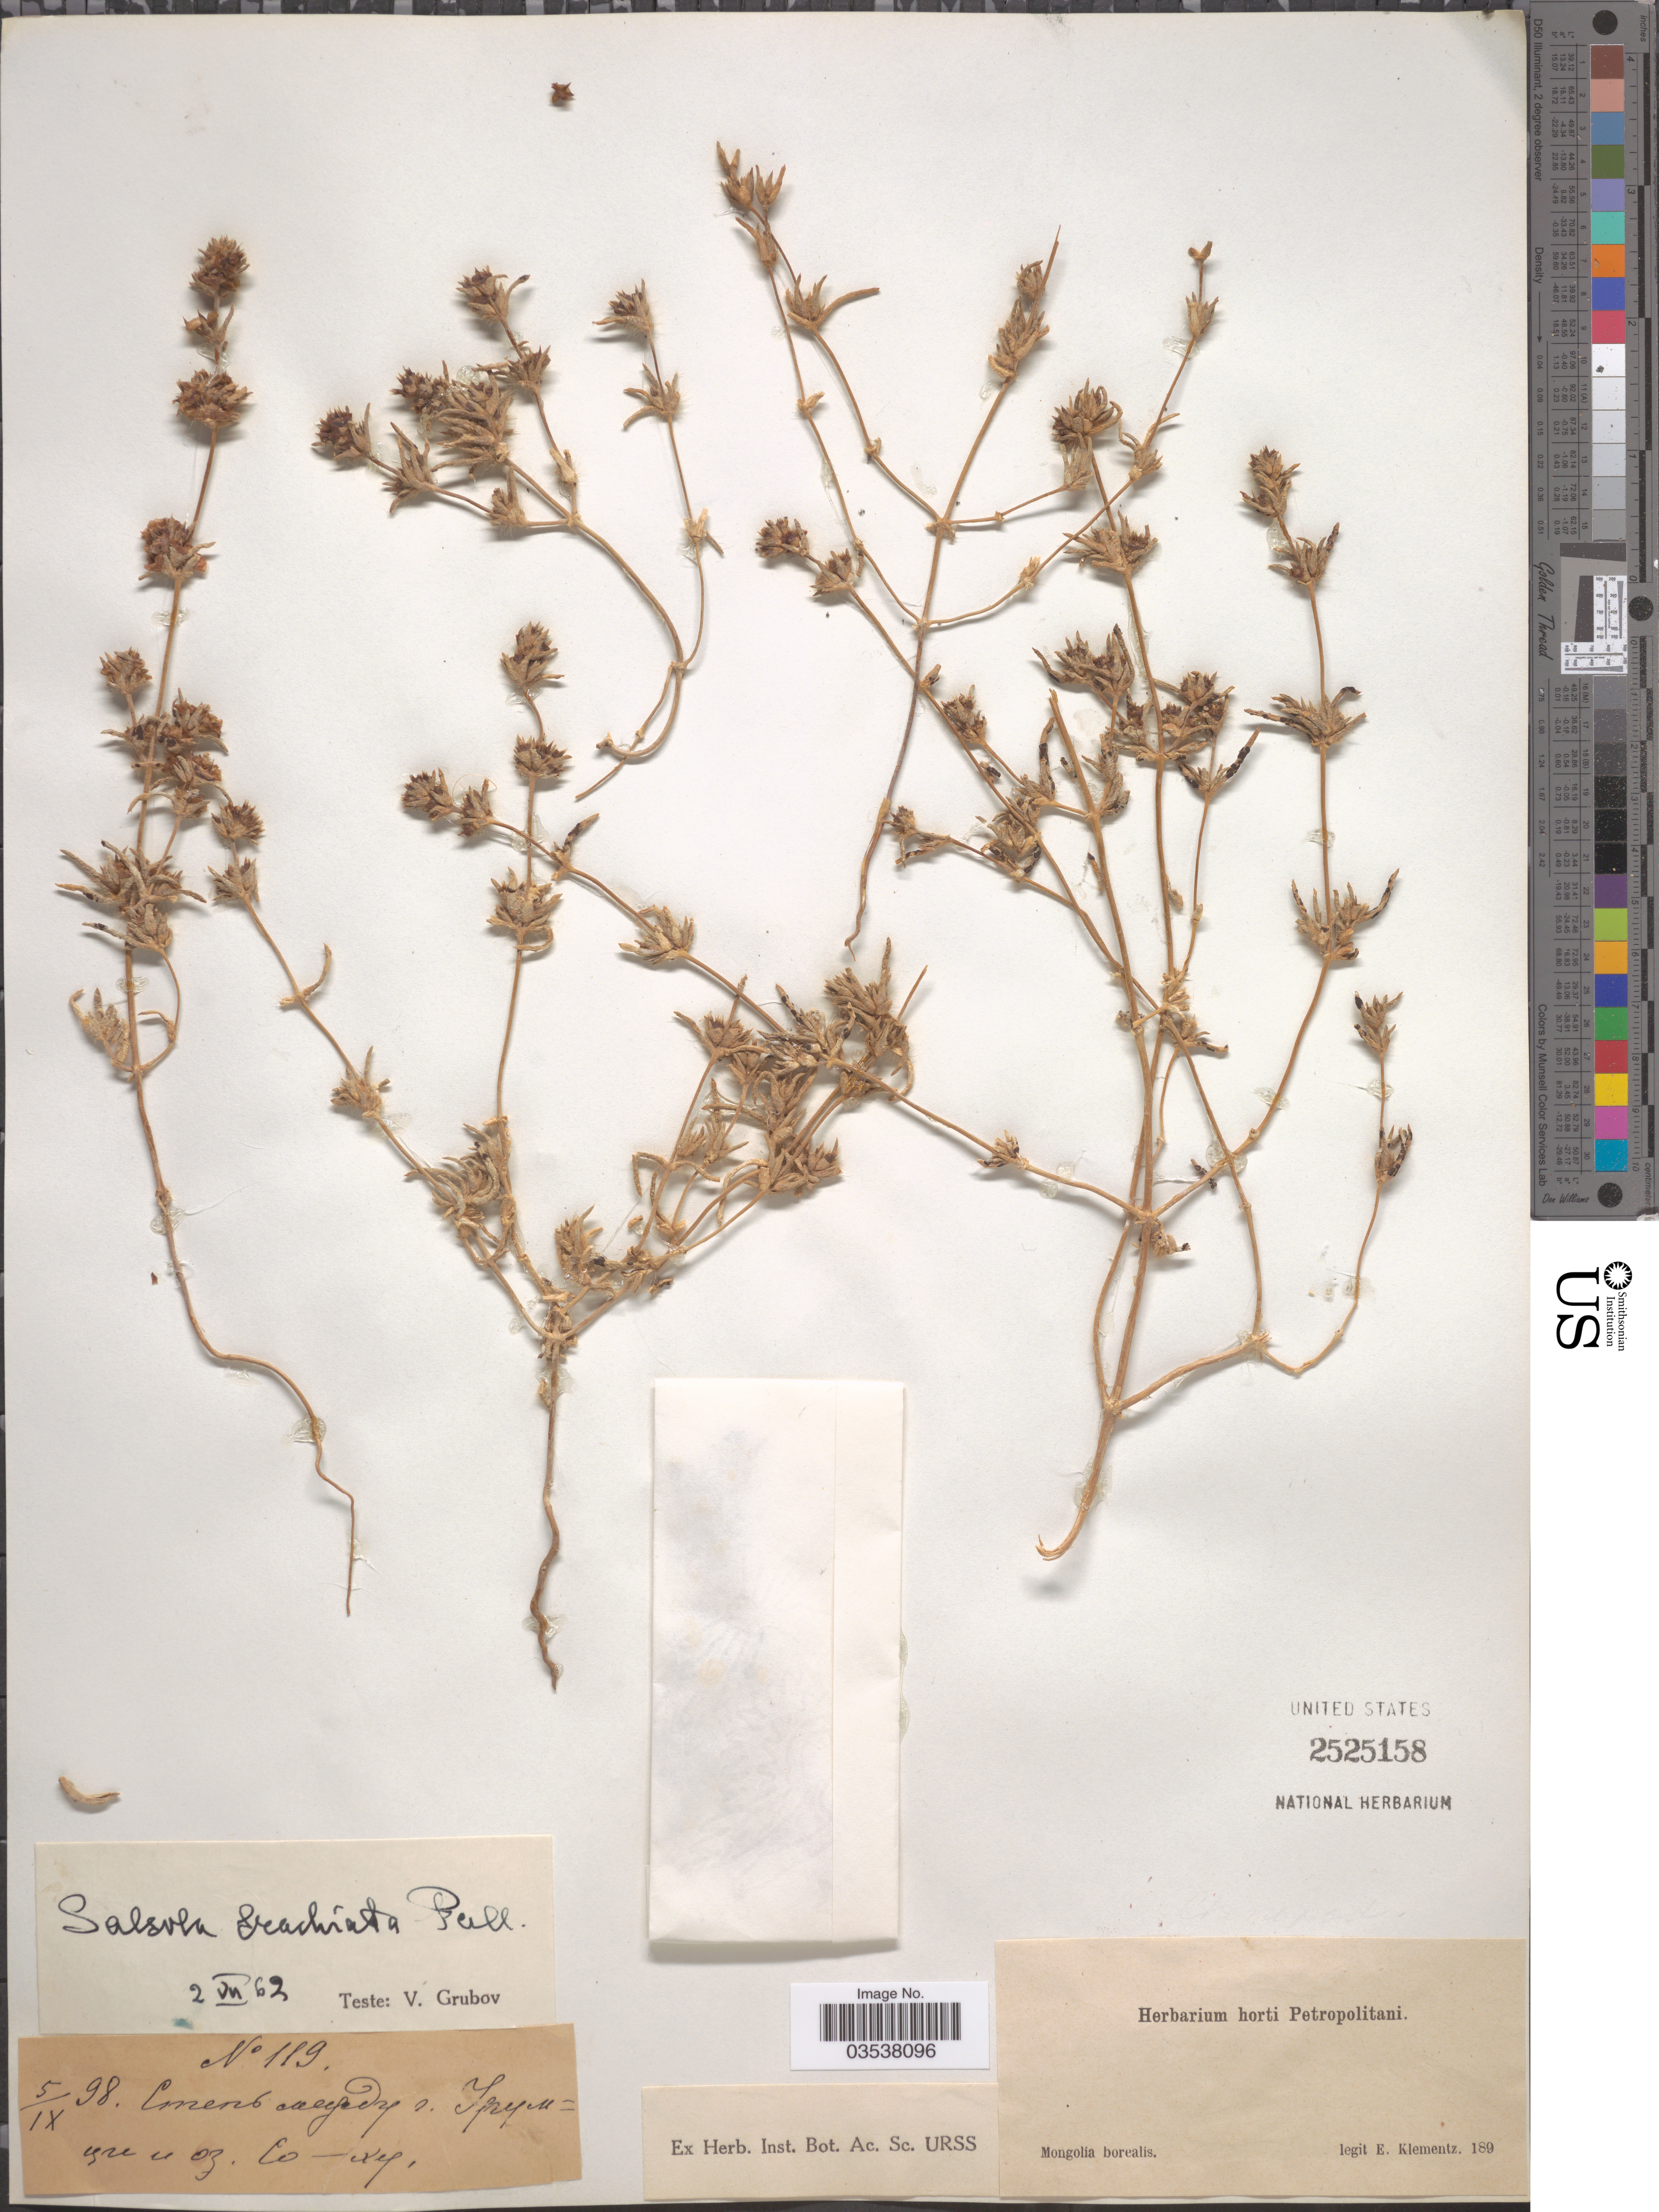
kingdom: Plantae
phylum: Tracheophyta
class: Magnoliopsida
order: Caryophyllales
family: Amaranthaceae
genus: Pyankovia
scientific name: Pyankovia brachiata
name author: (Pall.) Akhani & Roalson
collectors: E. Klementz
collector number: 189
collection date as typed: Transcribed d/m/y: 5/9/98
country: Mongolia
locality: Mongolia borealis. X.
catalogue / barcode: US 2525158